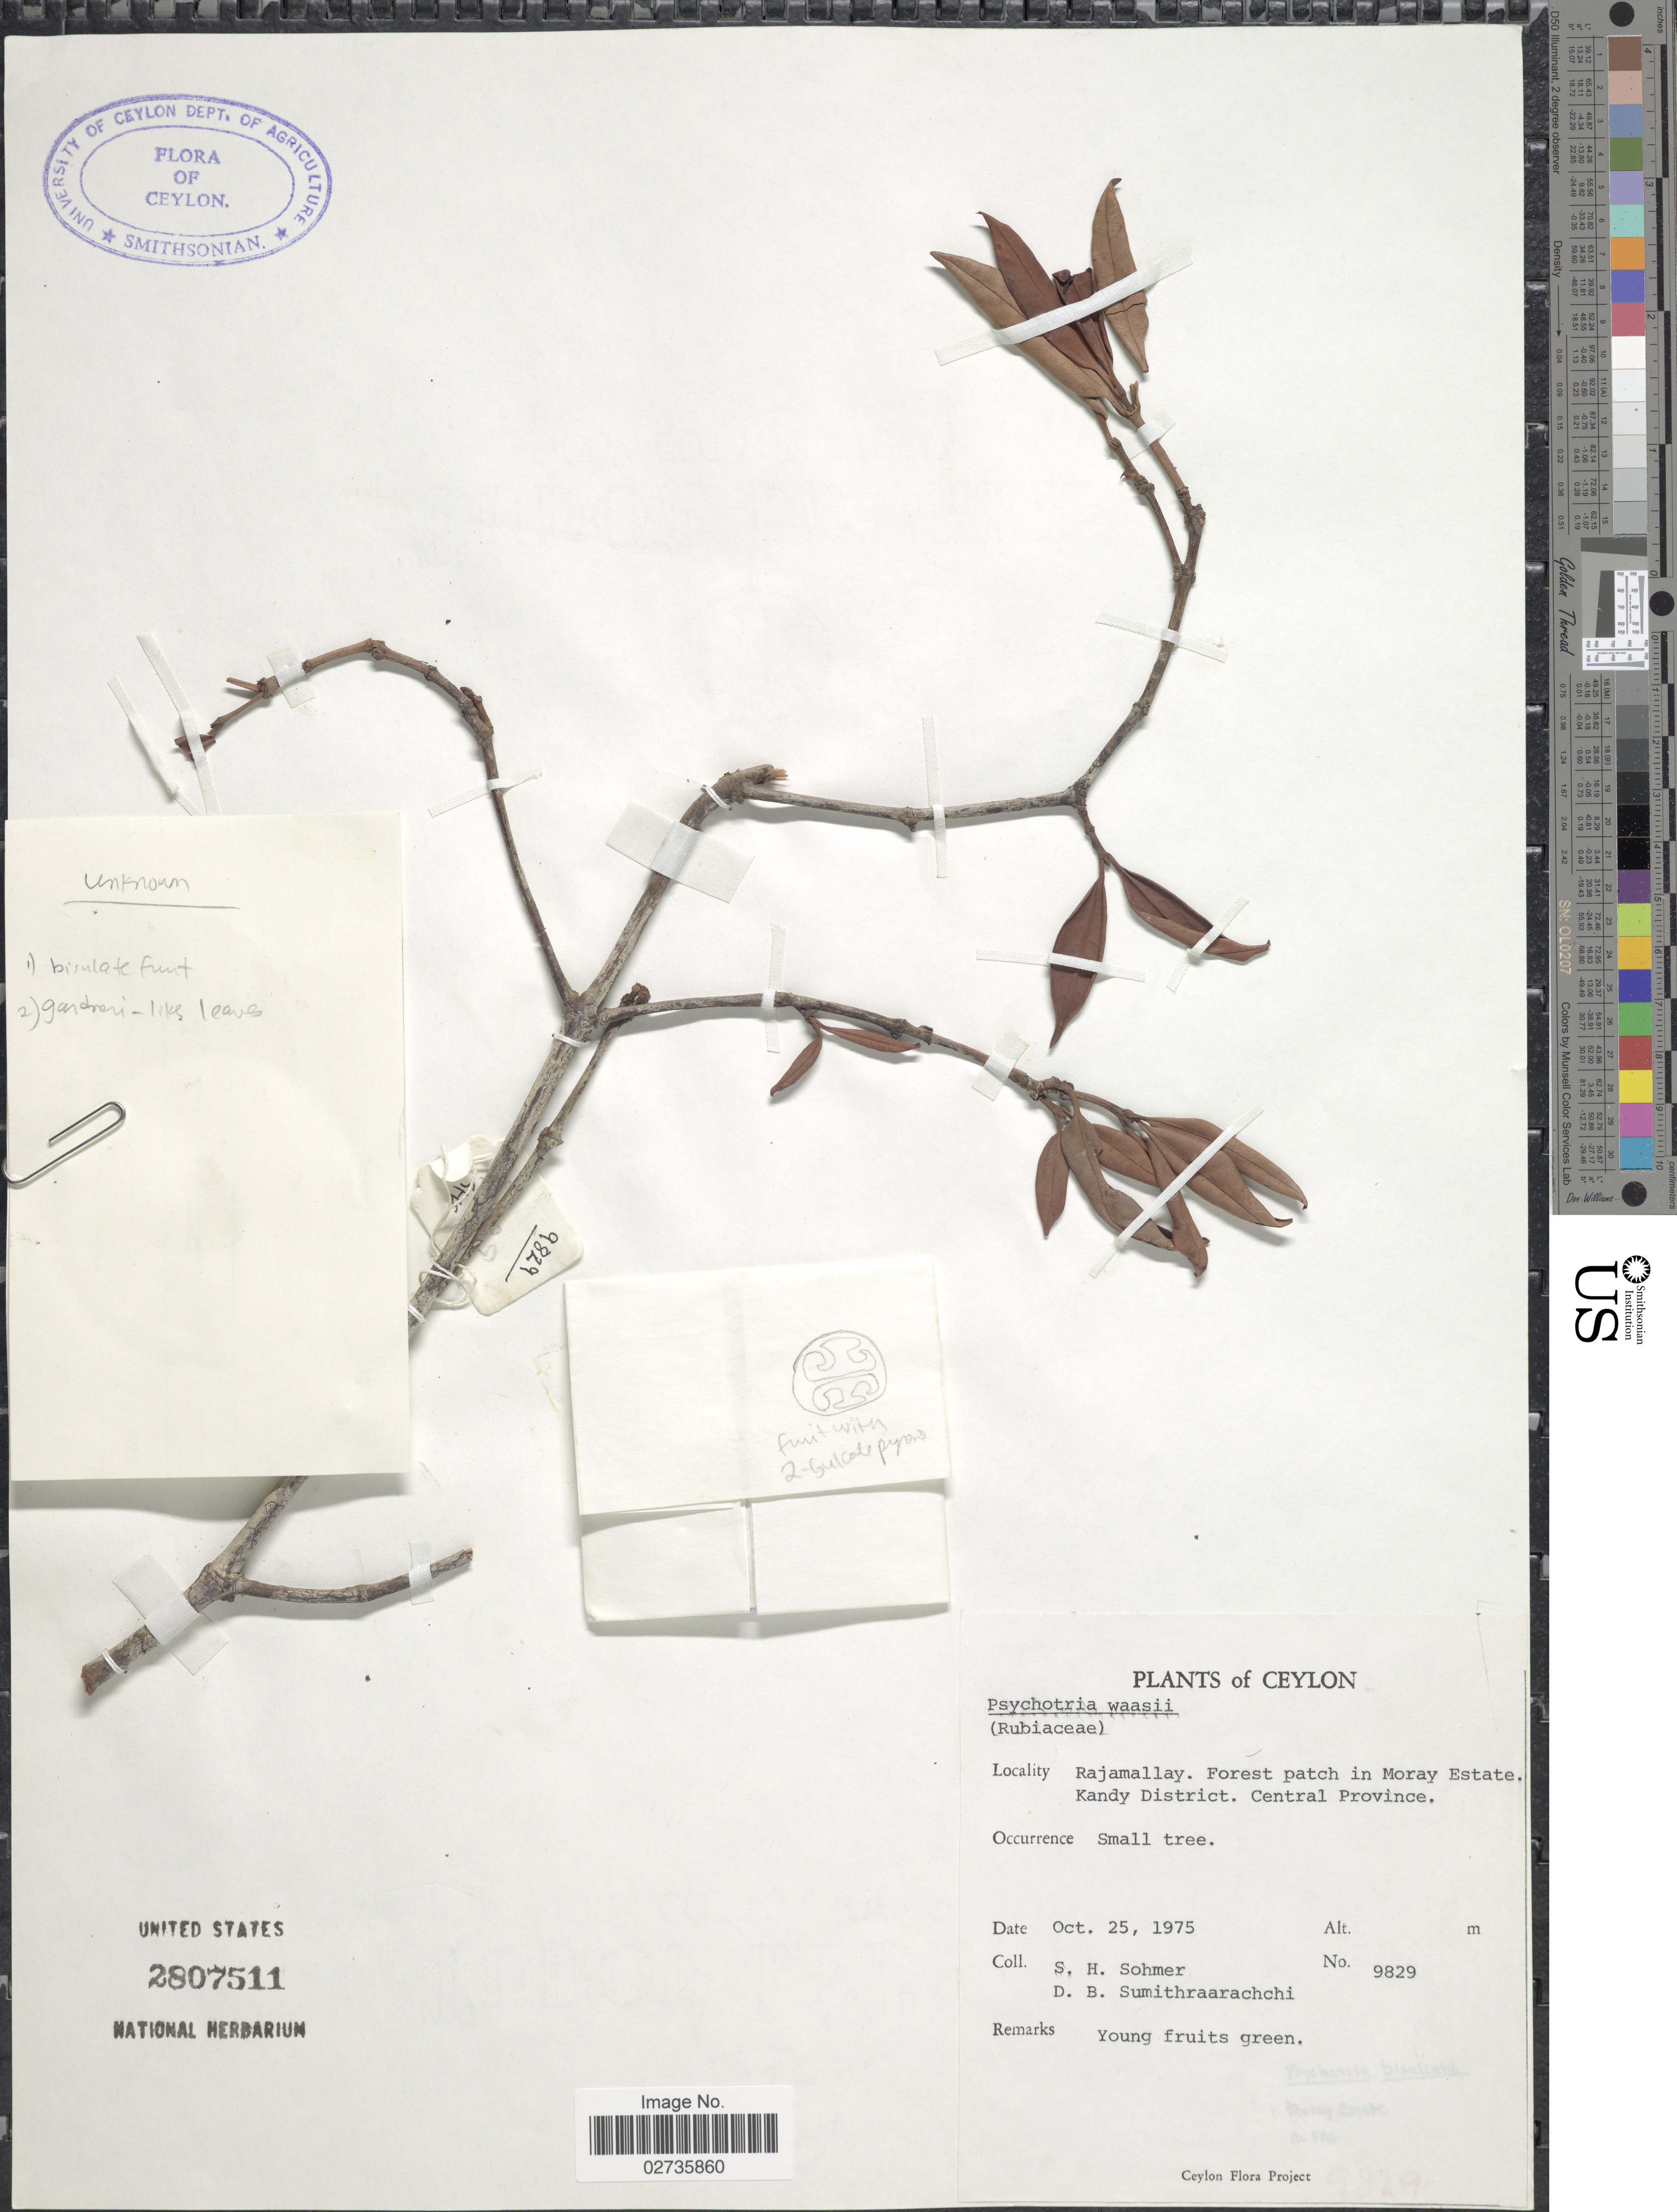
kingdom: Plantae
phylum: Tracheophyta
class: Magnoliopsida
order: Gentianales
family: Rubiaceae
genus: Psychotria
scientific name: Psychotria sp.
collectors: S. H. Sohmer & D. B. Sumithraarachchi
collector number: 9829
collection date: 1975-10-25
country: Sri Lanka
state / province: Central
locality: Ceylon, Rajamallay. Forest pathc in Moray Estate, Kandy District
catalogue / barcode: US 2807511